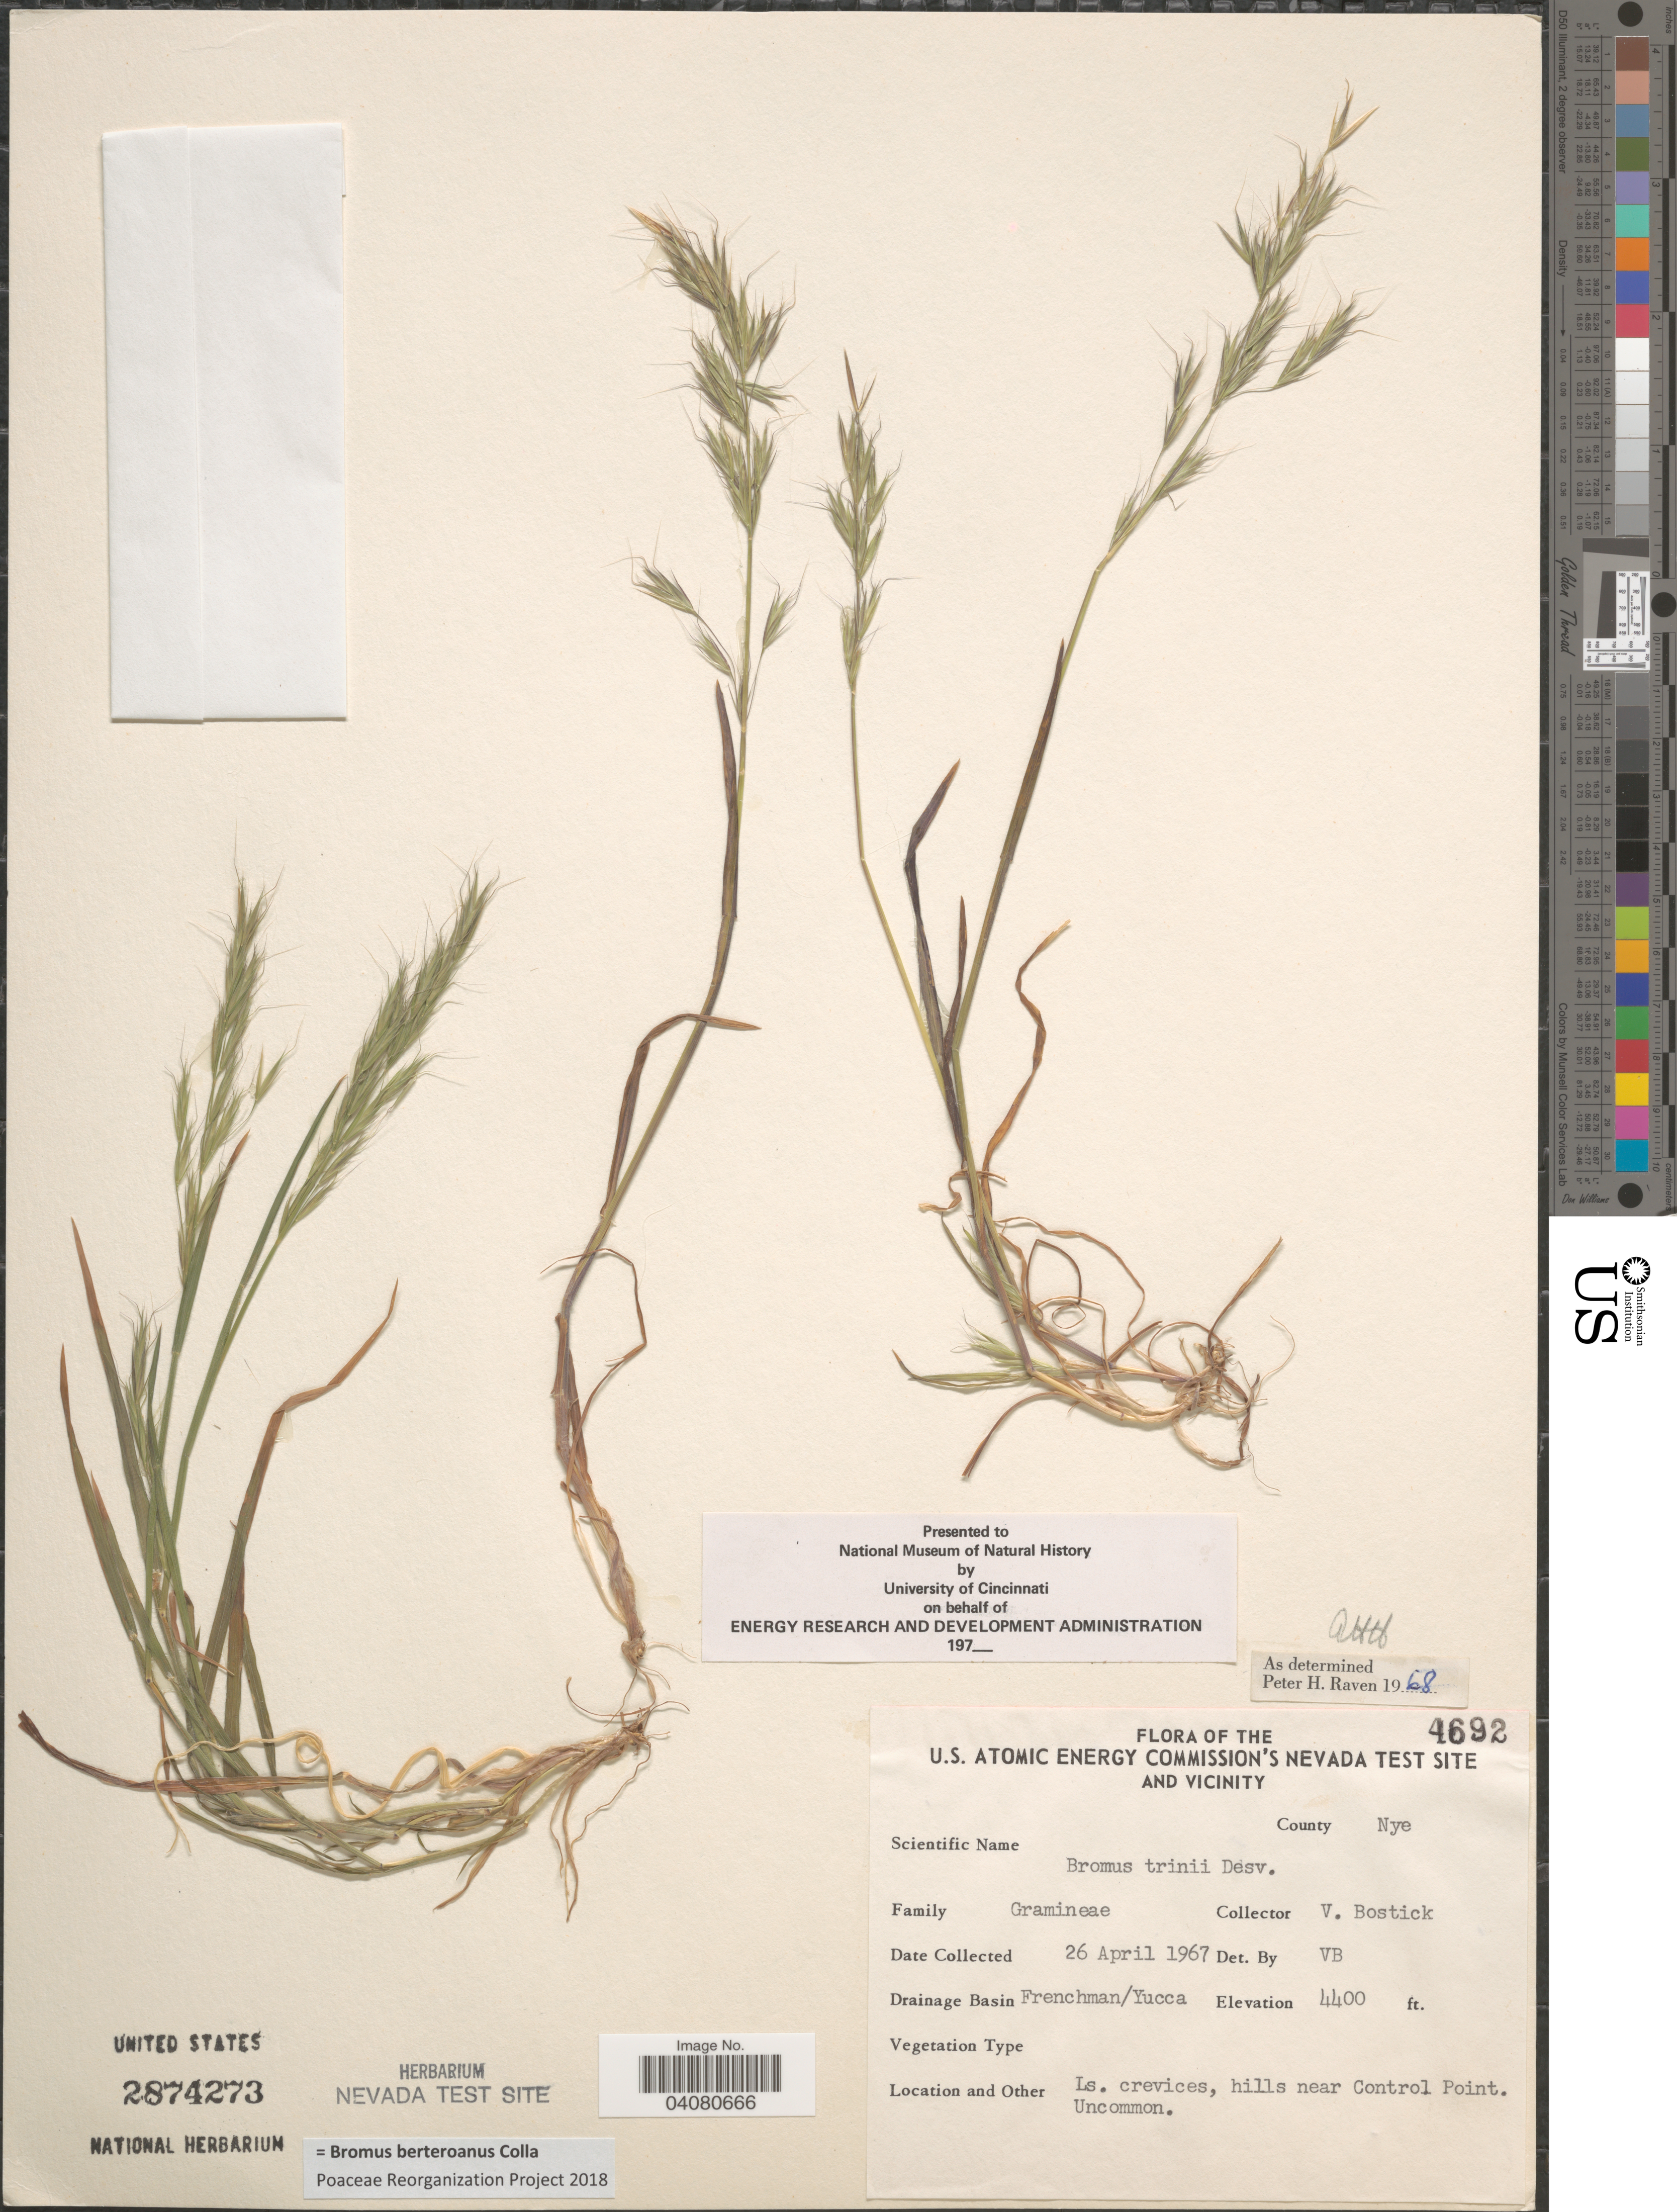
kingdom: Plantae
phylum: Tracheophyta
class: Liliopsida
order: Poales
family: Poaceae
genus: Bromus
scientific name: Bromus berteroanus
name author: Colla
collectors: V. Bostick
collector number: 4692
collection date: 1967-04-26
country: United States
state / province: Nevada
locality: U.S. Atomic Energy Commission's Nevada Test Site and Vicinity. County Nye. Drainage Basin Frenchman/Yucca. Ls. crevices, hills near Control Point. Uncommon.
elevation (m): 1341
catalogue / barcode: US 2874273